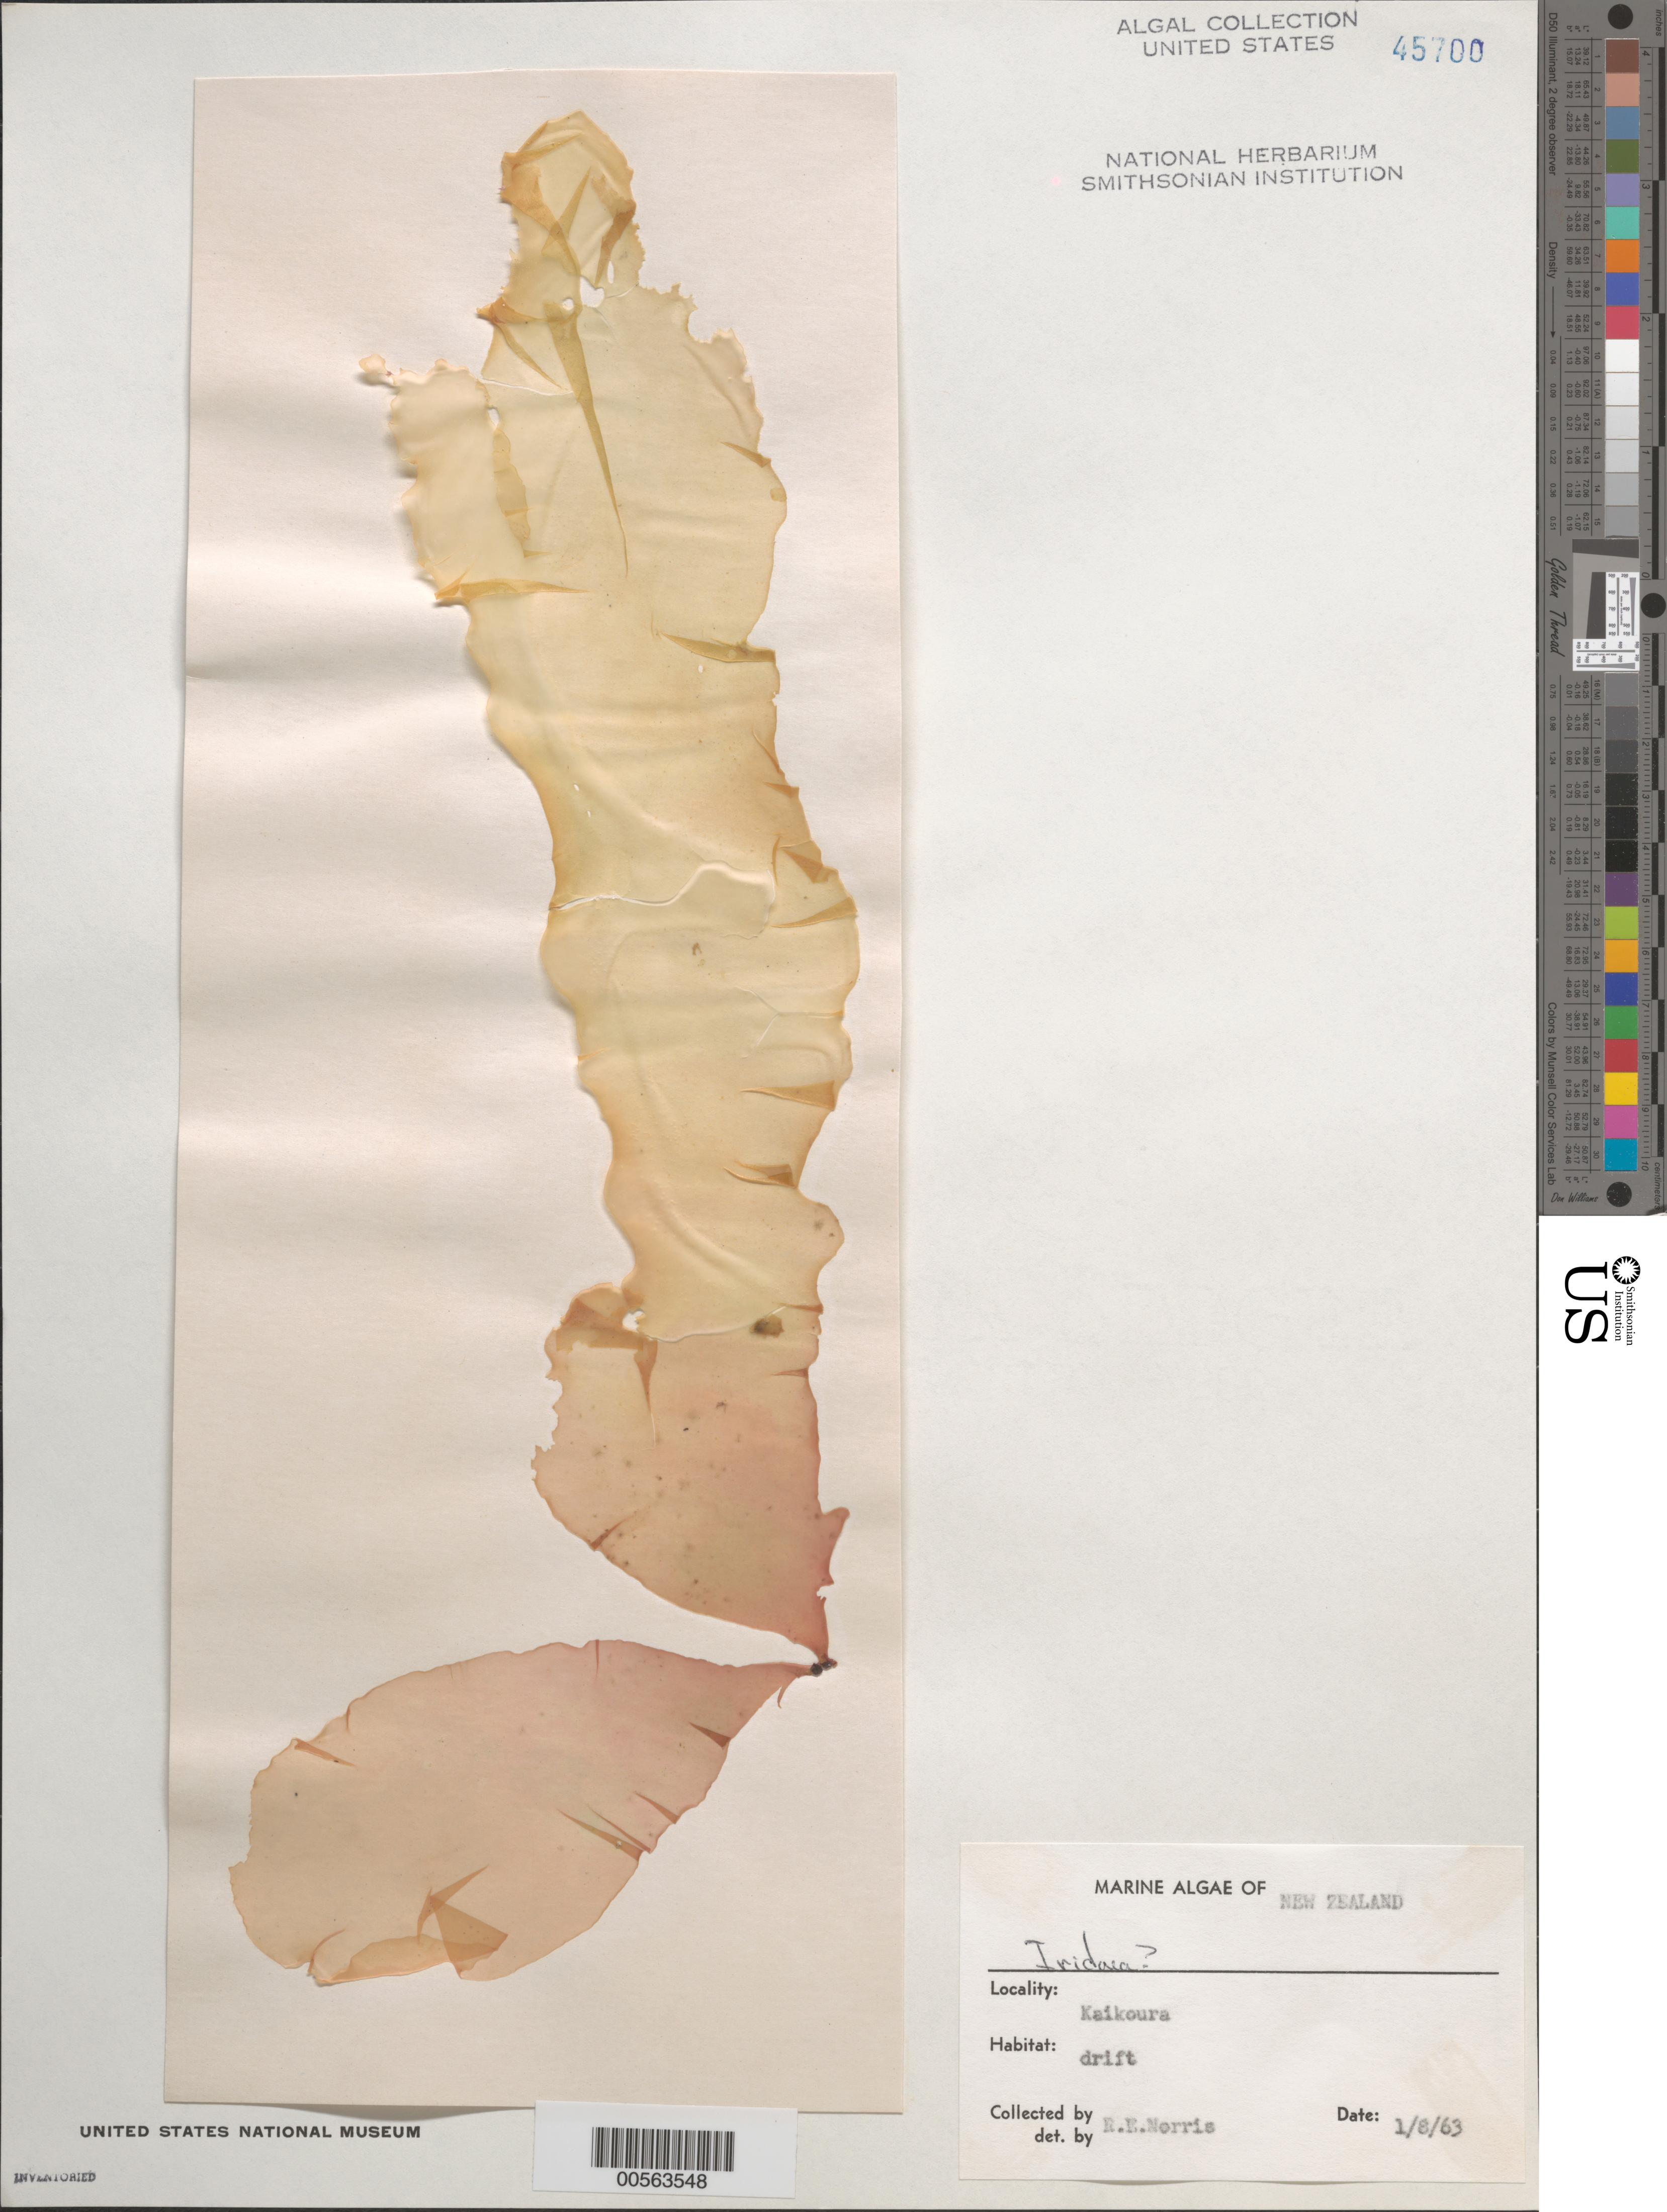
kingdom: Plantae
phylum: Rhodophyta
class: Florideophyceae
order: Gigartinales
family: Gigartinaceae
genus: Iridaea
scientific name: Iridaea sp.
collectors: R. E. Norris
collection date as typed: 08 Jan 1963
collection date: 1963-01-08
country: New Zealand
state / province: Canterbury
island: South Island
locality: Kaikoura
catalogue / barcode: US 45700